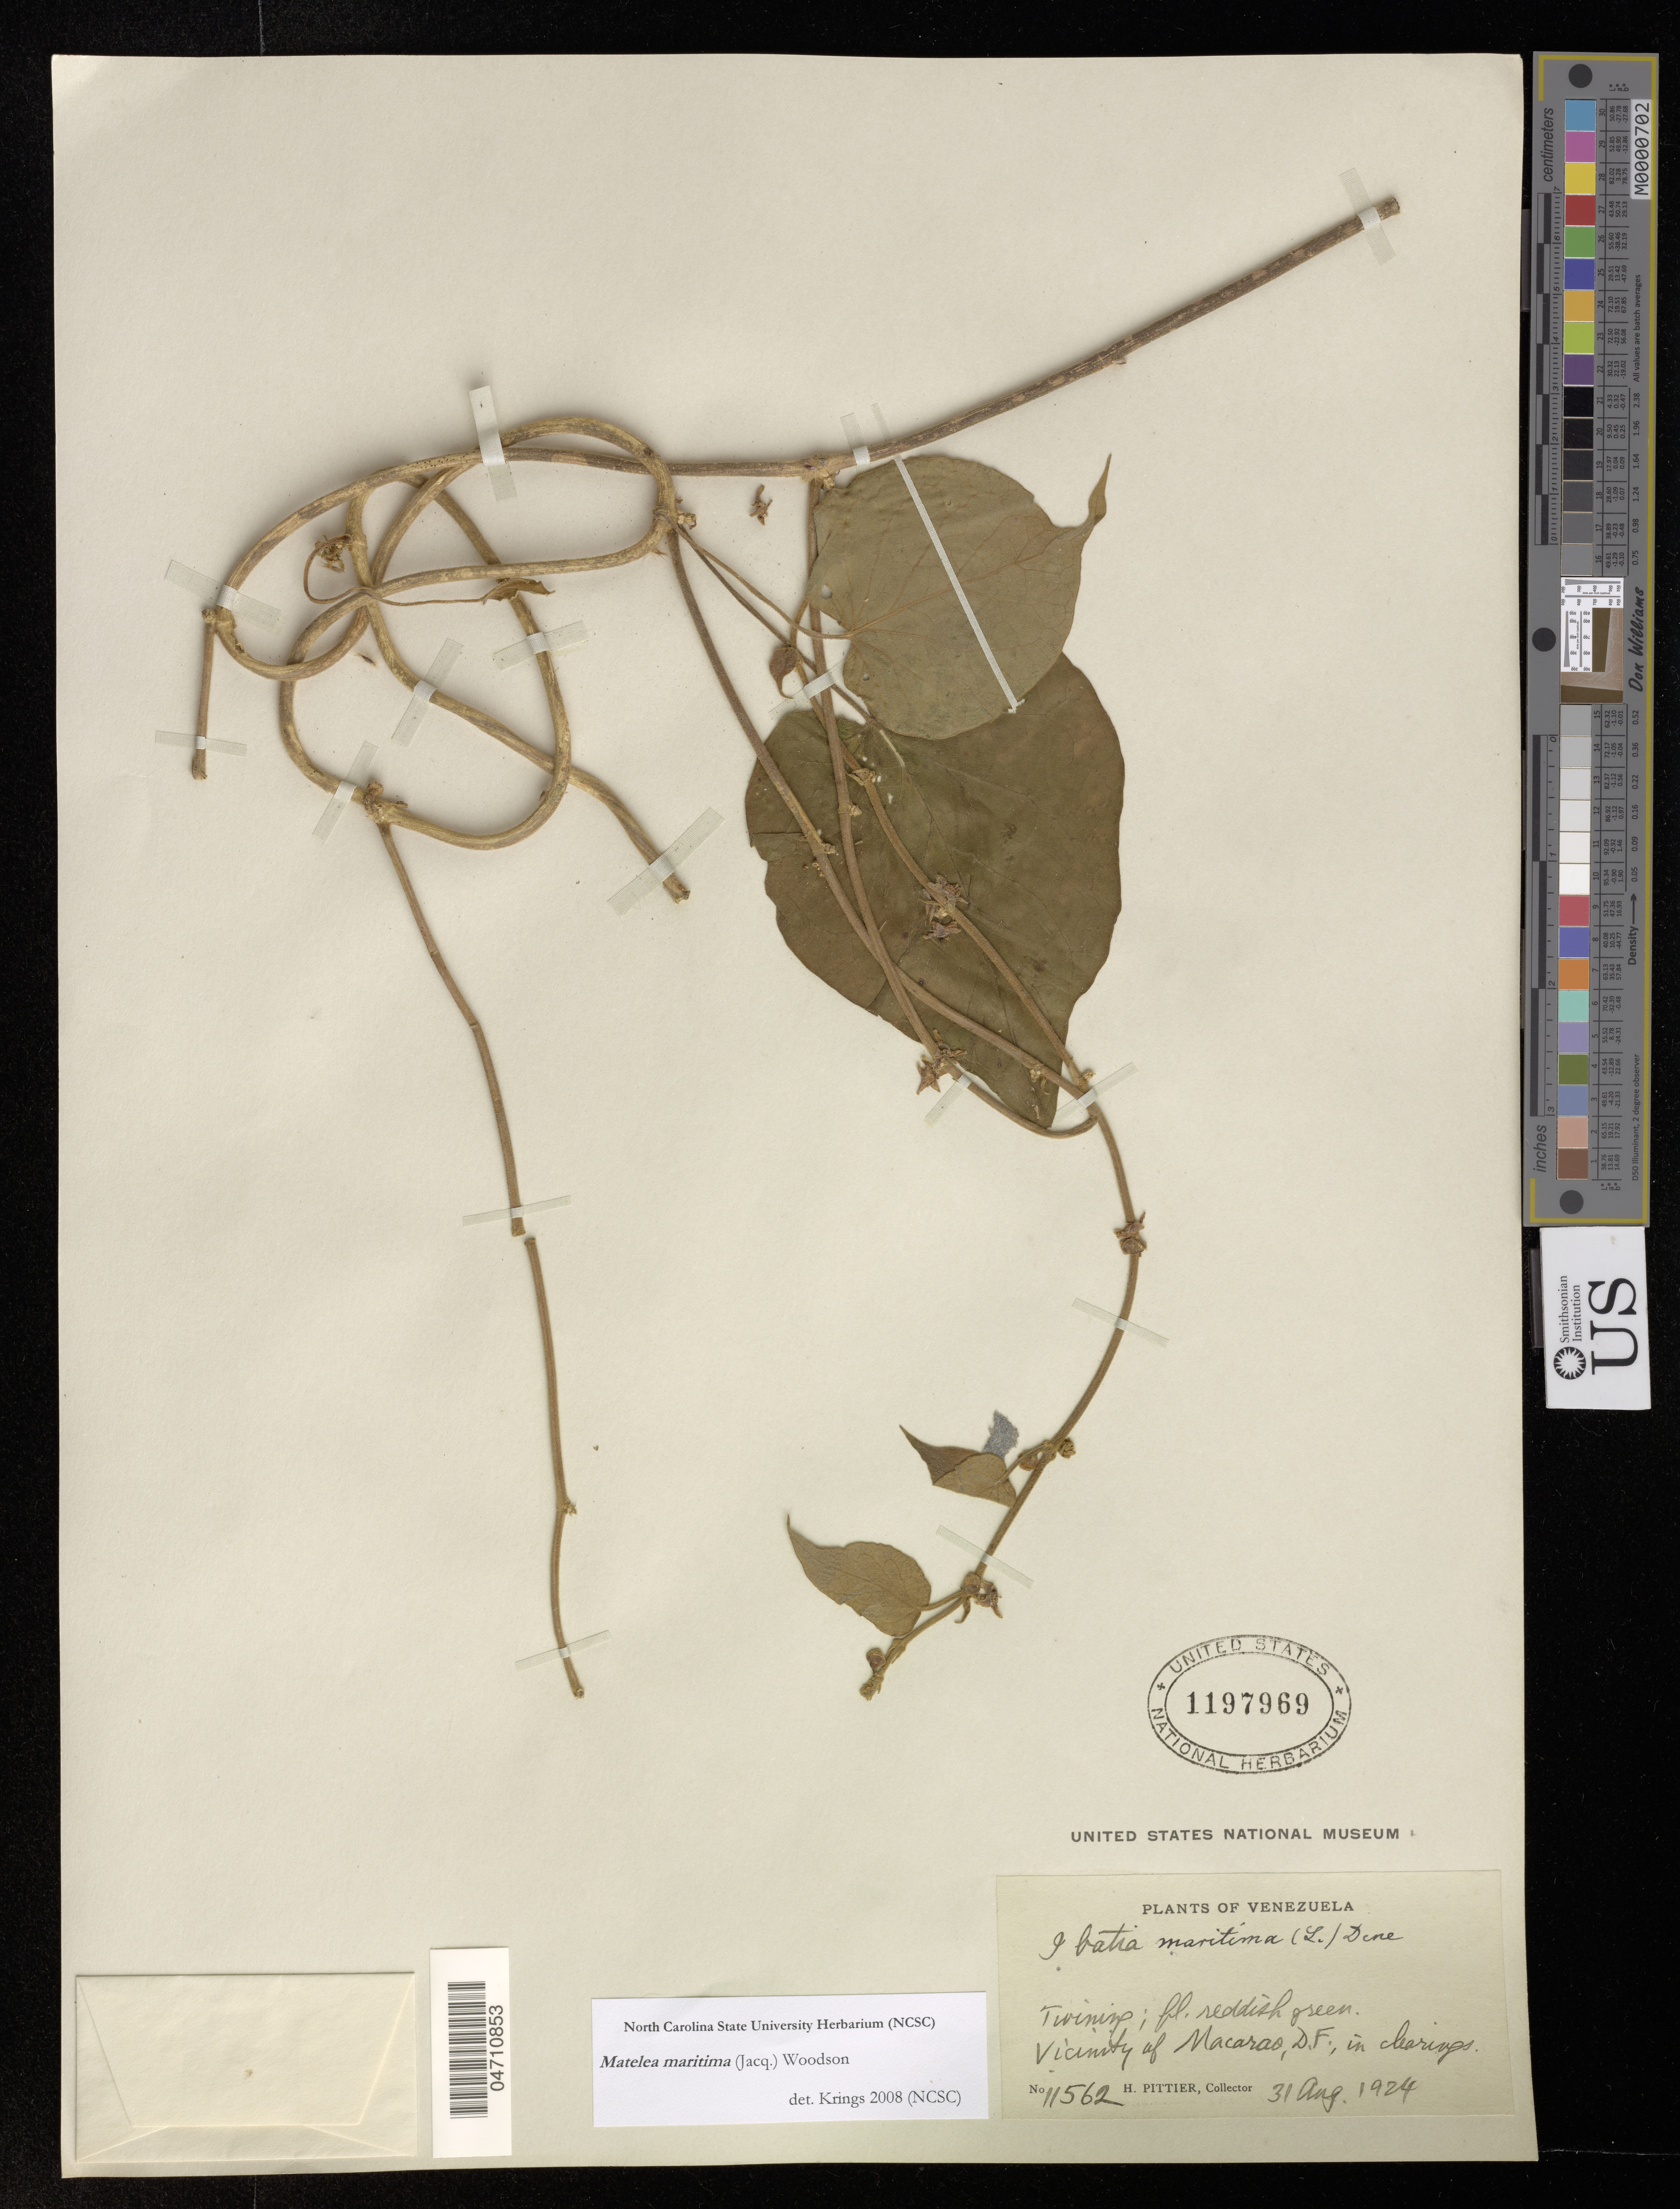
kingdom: Plantae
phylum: Tracheophyta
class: Magnoliopsida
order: Gentianales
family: Apocynaceae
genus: Matelea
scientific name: Matelea maritima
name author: (Jacq.) Woodson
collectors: H. F. Pittier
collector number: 11562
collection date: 1924-08-31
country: Venezuela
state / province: Federal Capital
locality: Vicinity of Macarao, D. F.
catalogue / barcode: US 1197969